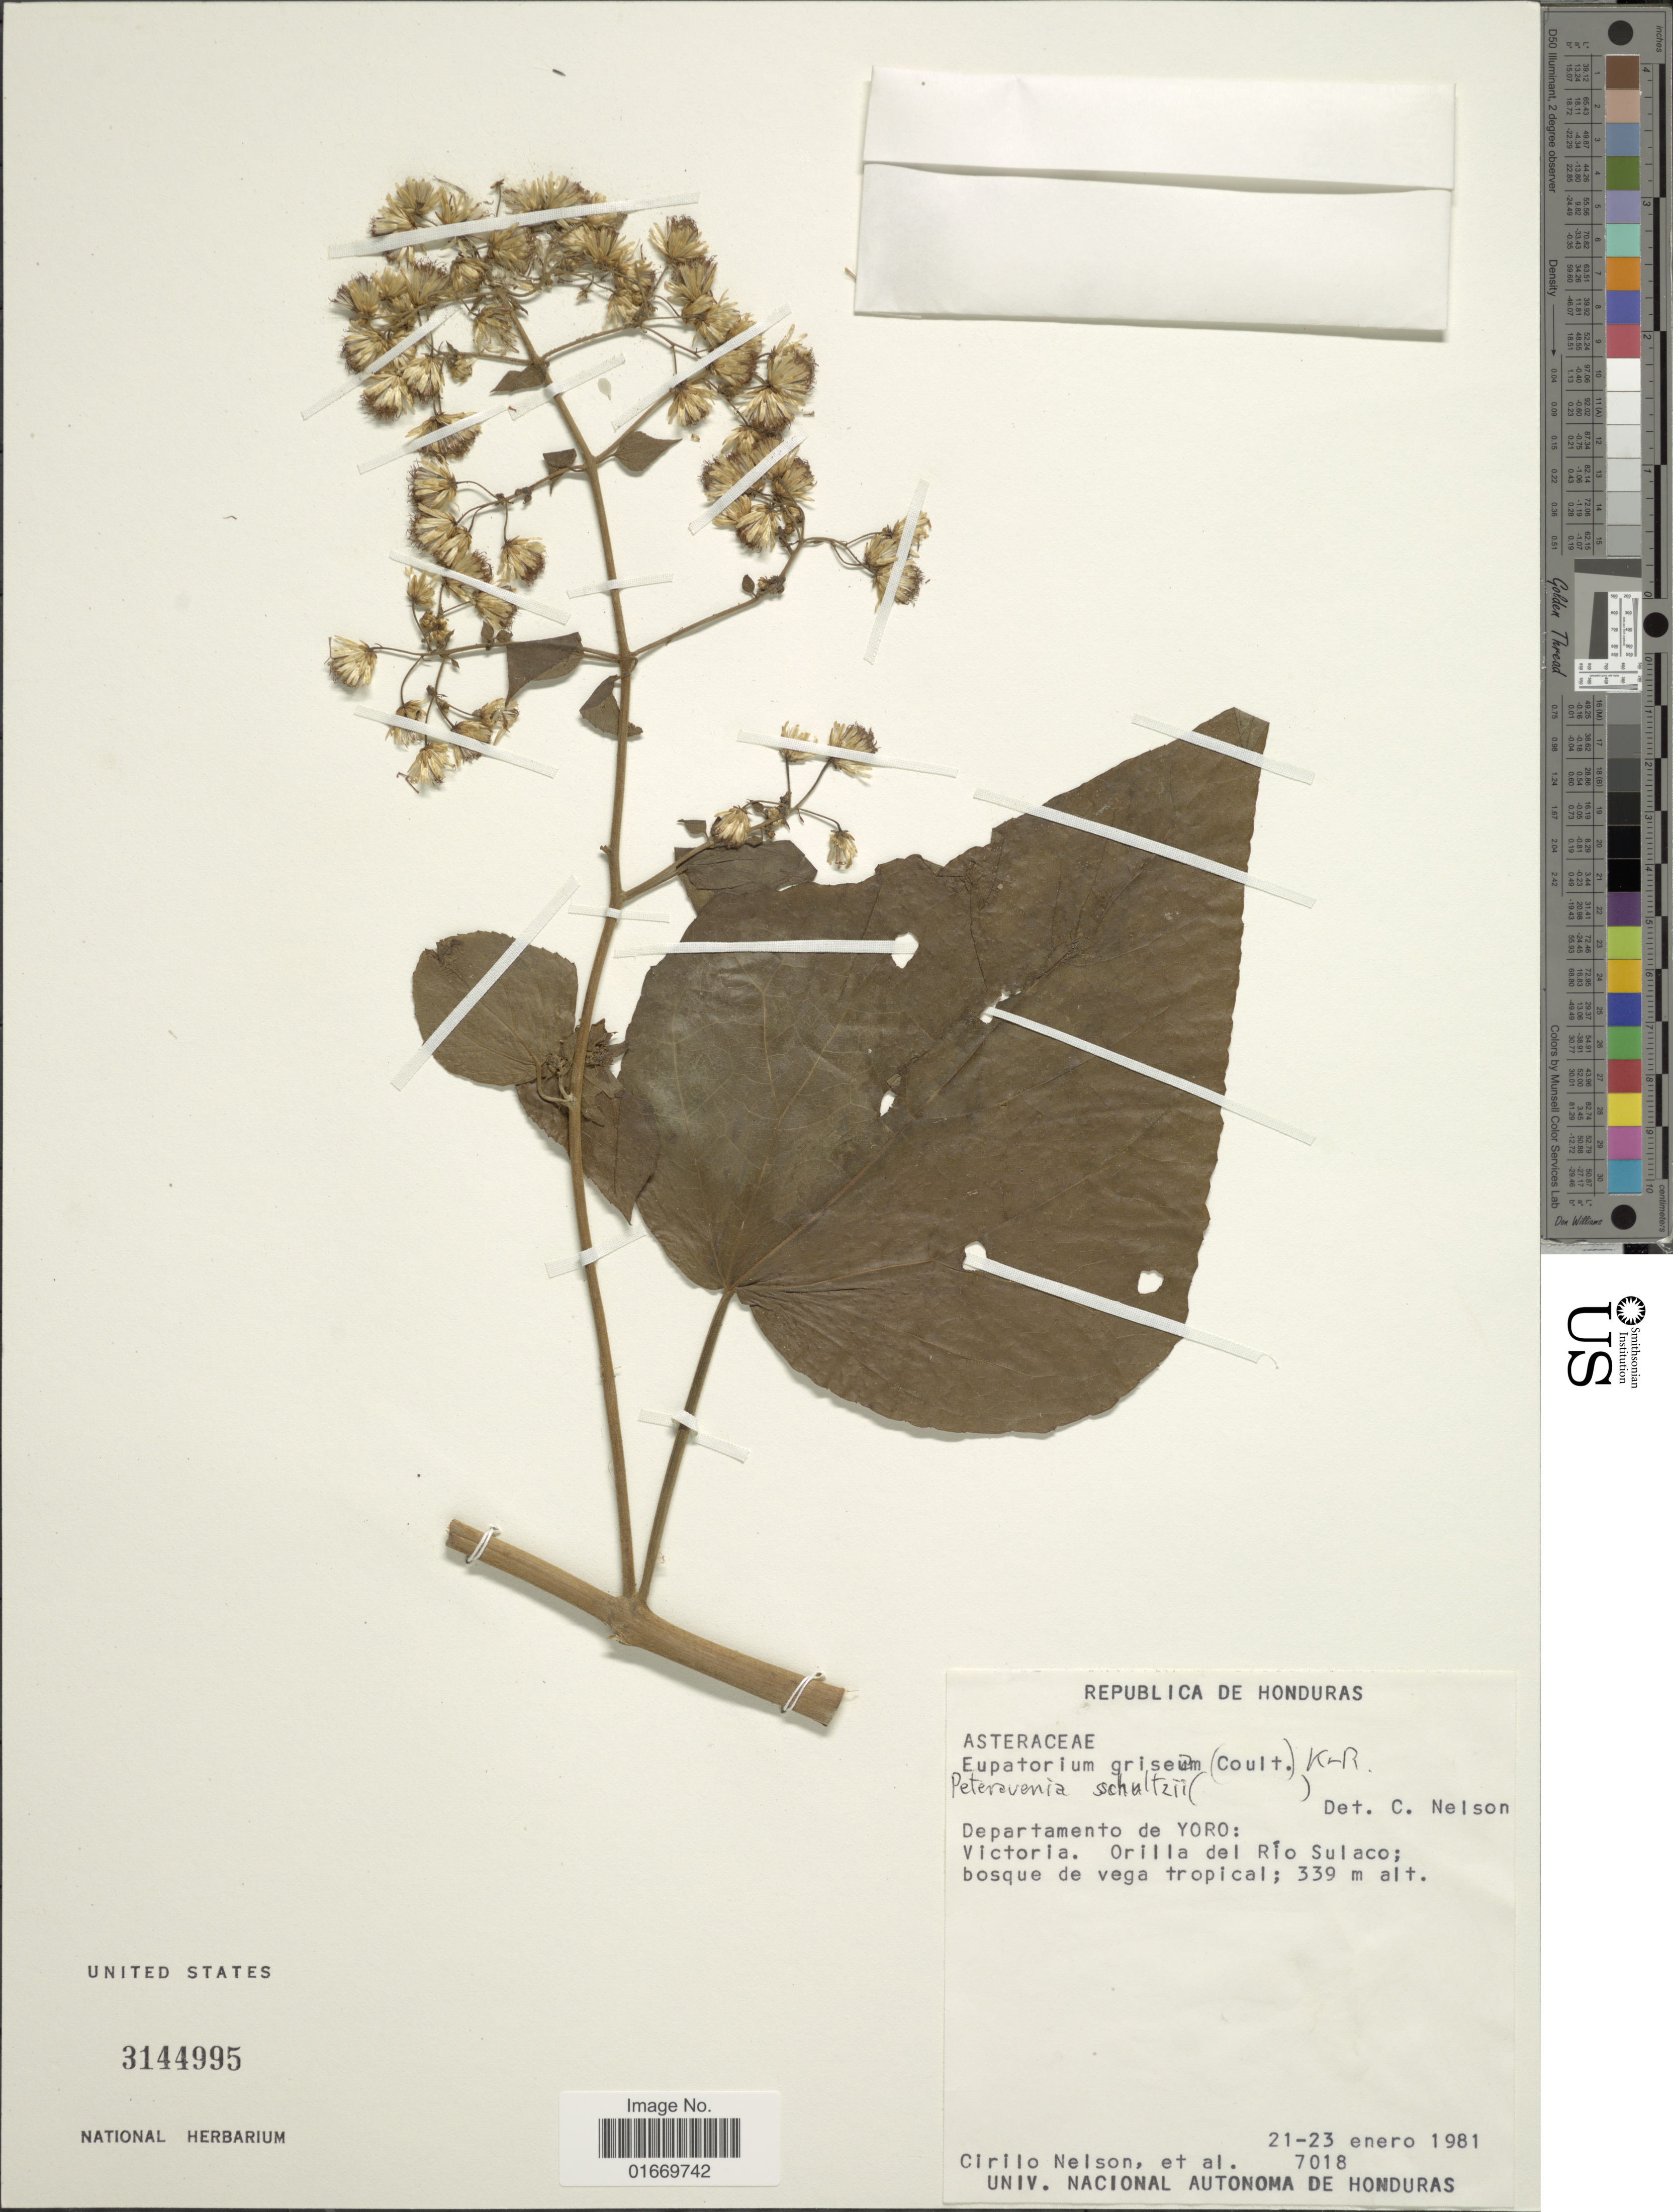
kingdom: Plantae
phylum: Tracheophyta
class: Magnoliopsida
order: Asterales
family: Asteraceae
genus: Peteravenia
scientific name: Peteravenia schultzii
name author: (Schnittsp.) R.M. King & H. Rob.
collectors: C. H. Nelson & et al.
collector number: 7018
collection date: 1981-01-21/1981-01-23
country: Honduras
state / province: Yoro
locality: Honduras. Departamento de Yoro: Victoria. Orilla del Rio Sulaco; bosque de vega tropical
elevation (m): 339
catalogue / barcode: US 3144995